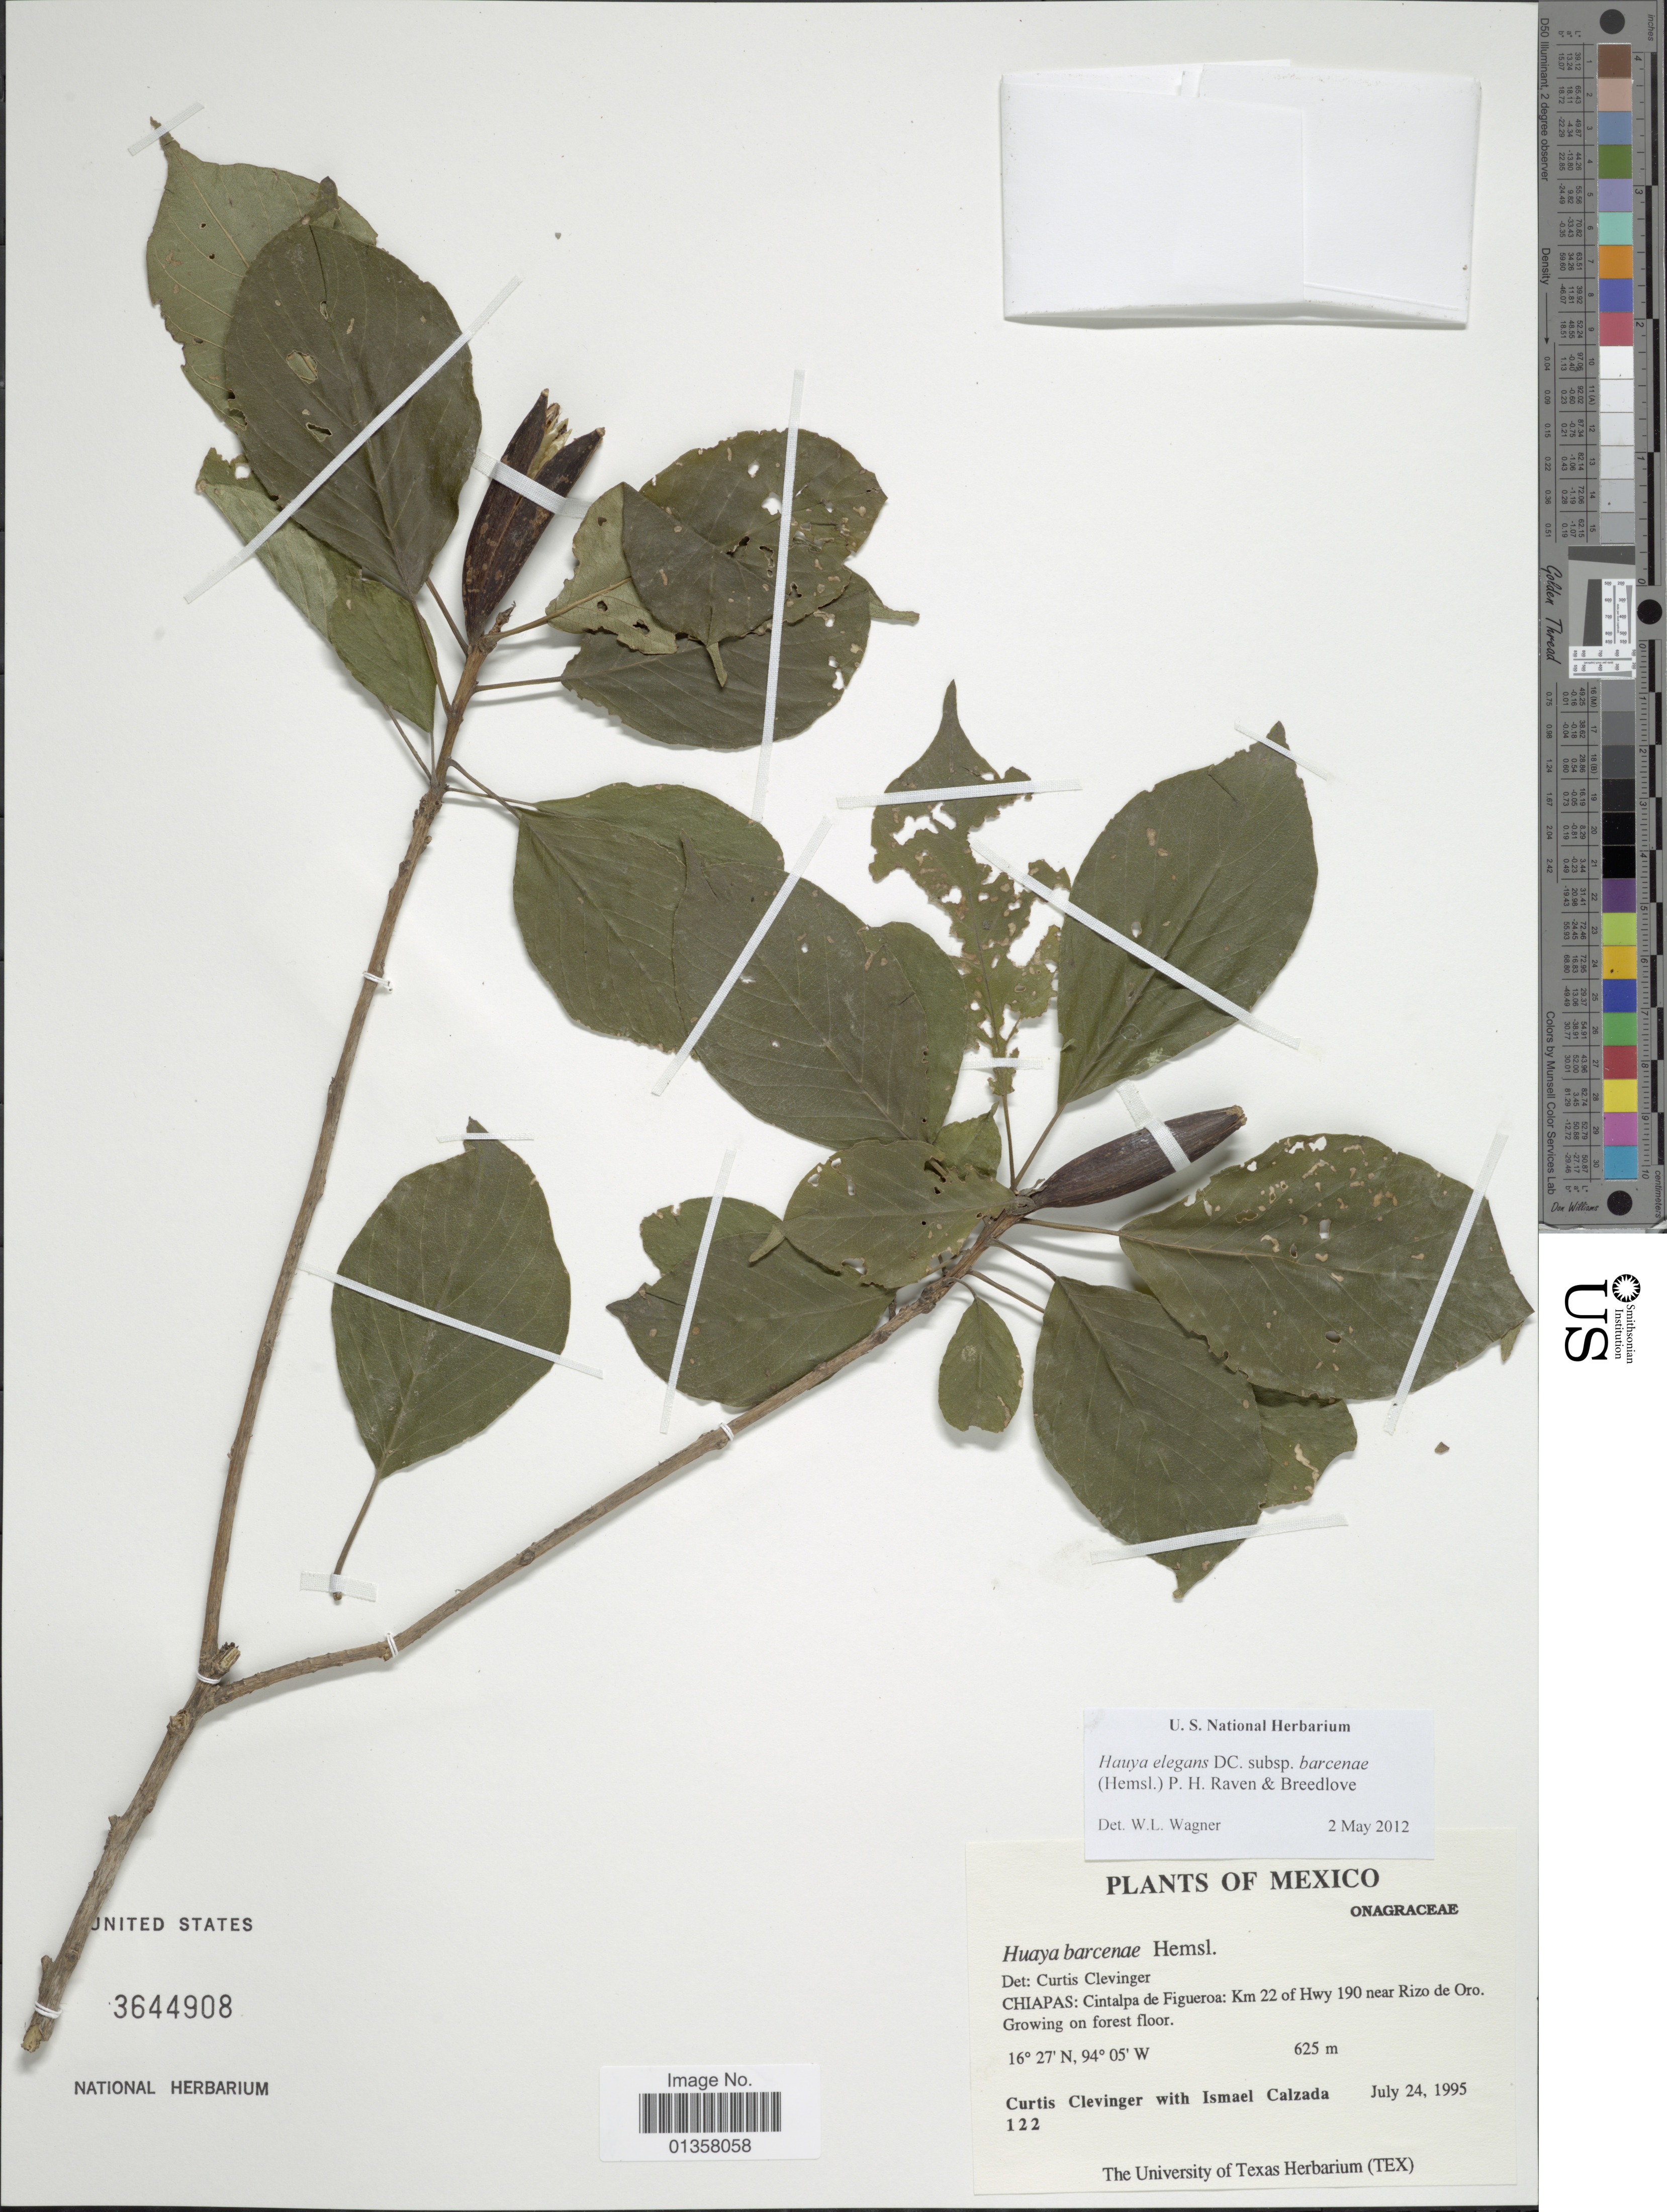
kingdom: Plantae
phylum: Tracheophyta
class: Magnoliopsida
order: Myrtales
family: Onagraceae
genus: Hauya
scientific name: Hauya elegans subsp. barcenae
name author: (Hemsl.) P.H. Raven & Breedlove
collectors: C. Clevinger & I. Calzada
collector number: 122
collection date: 1995-07-24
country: Mexico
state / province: Chiapas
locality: Cintalpa de Figueroa: Km 22 of Hwy 190 near Rizo de Oro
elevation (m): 625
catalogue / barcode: US 3644908